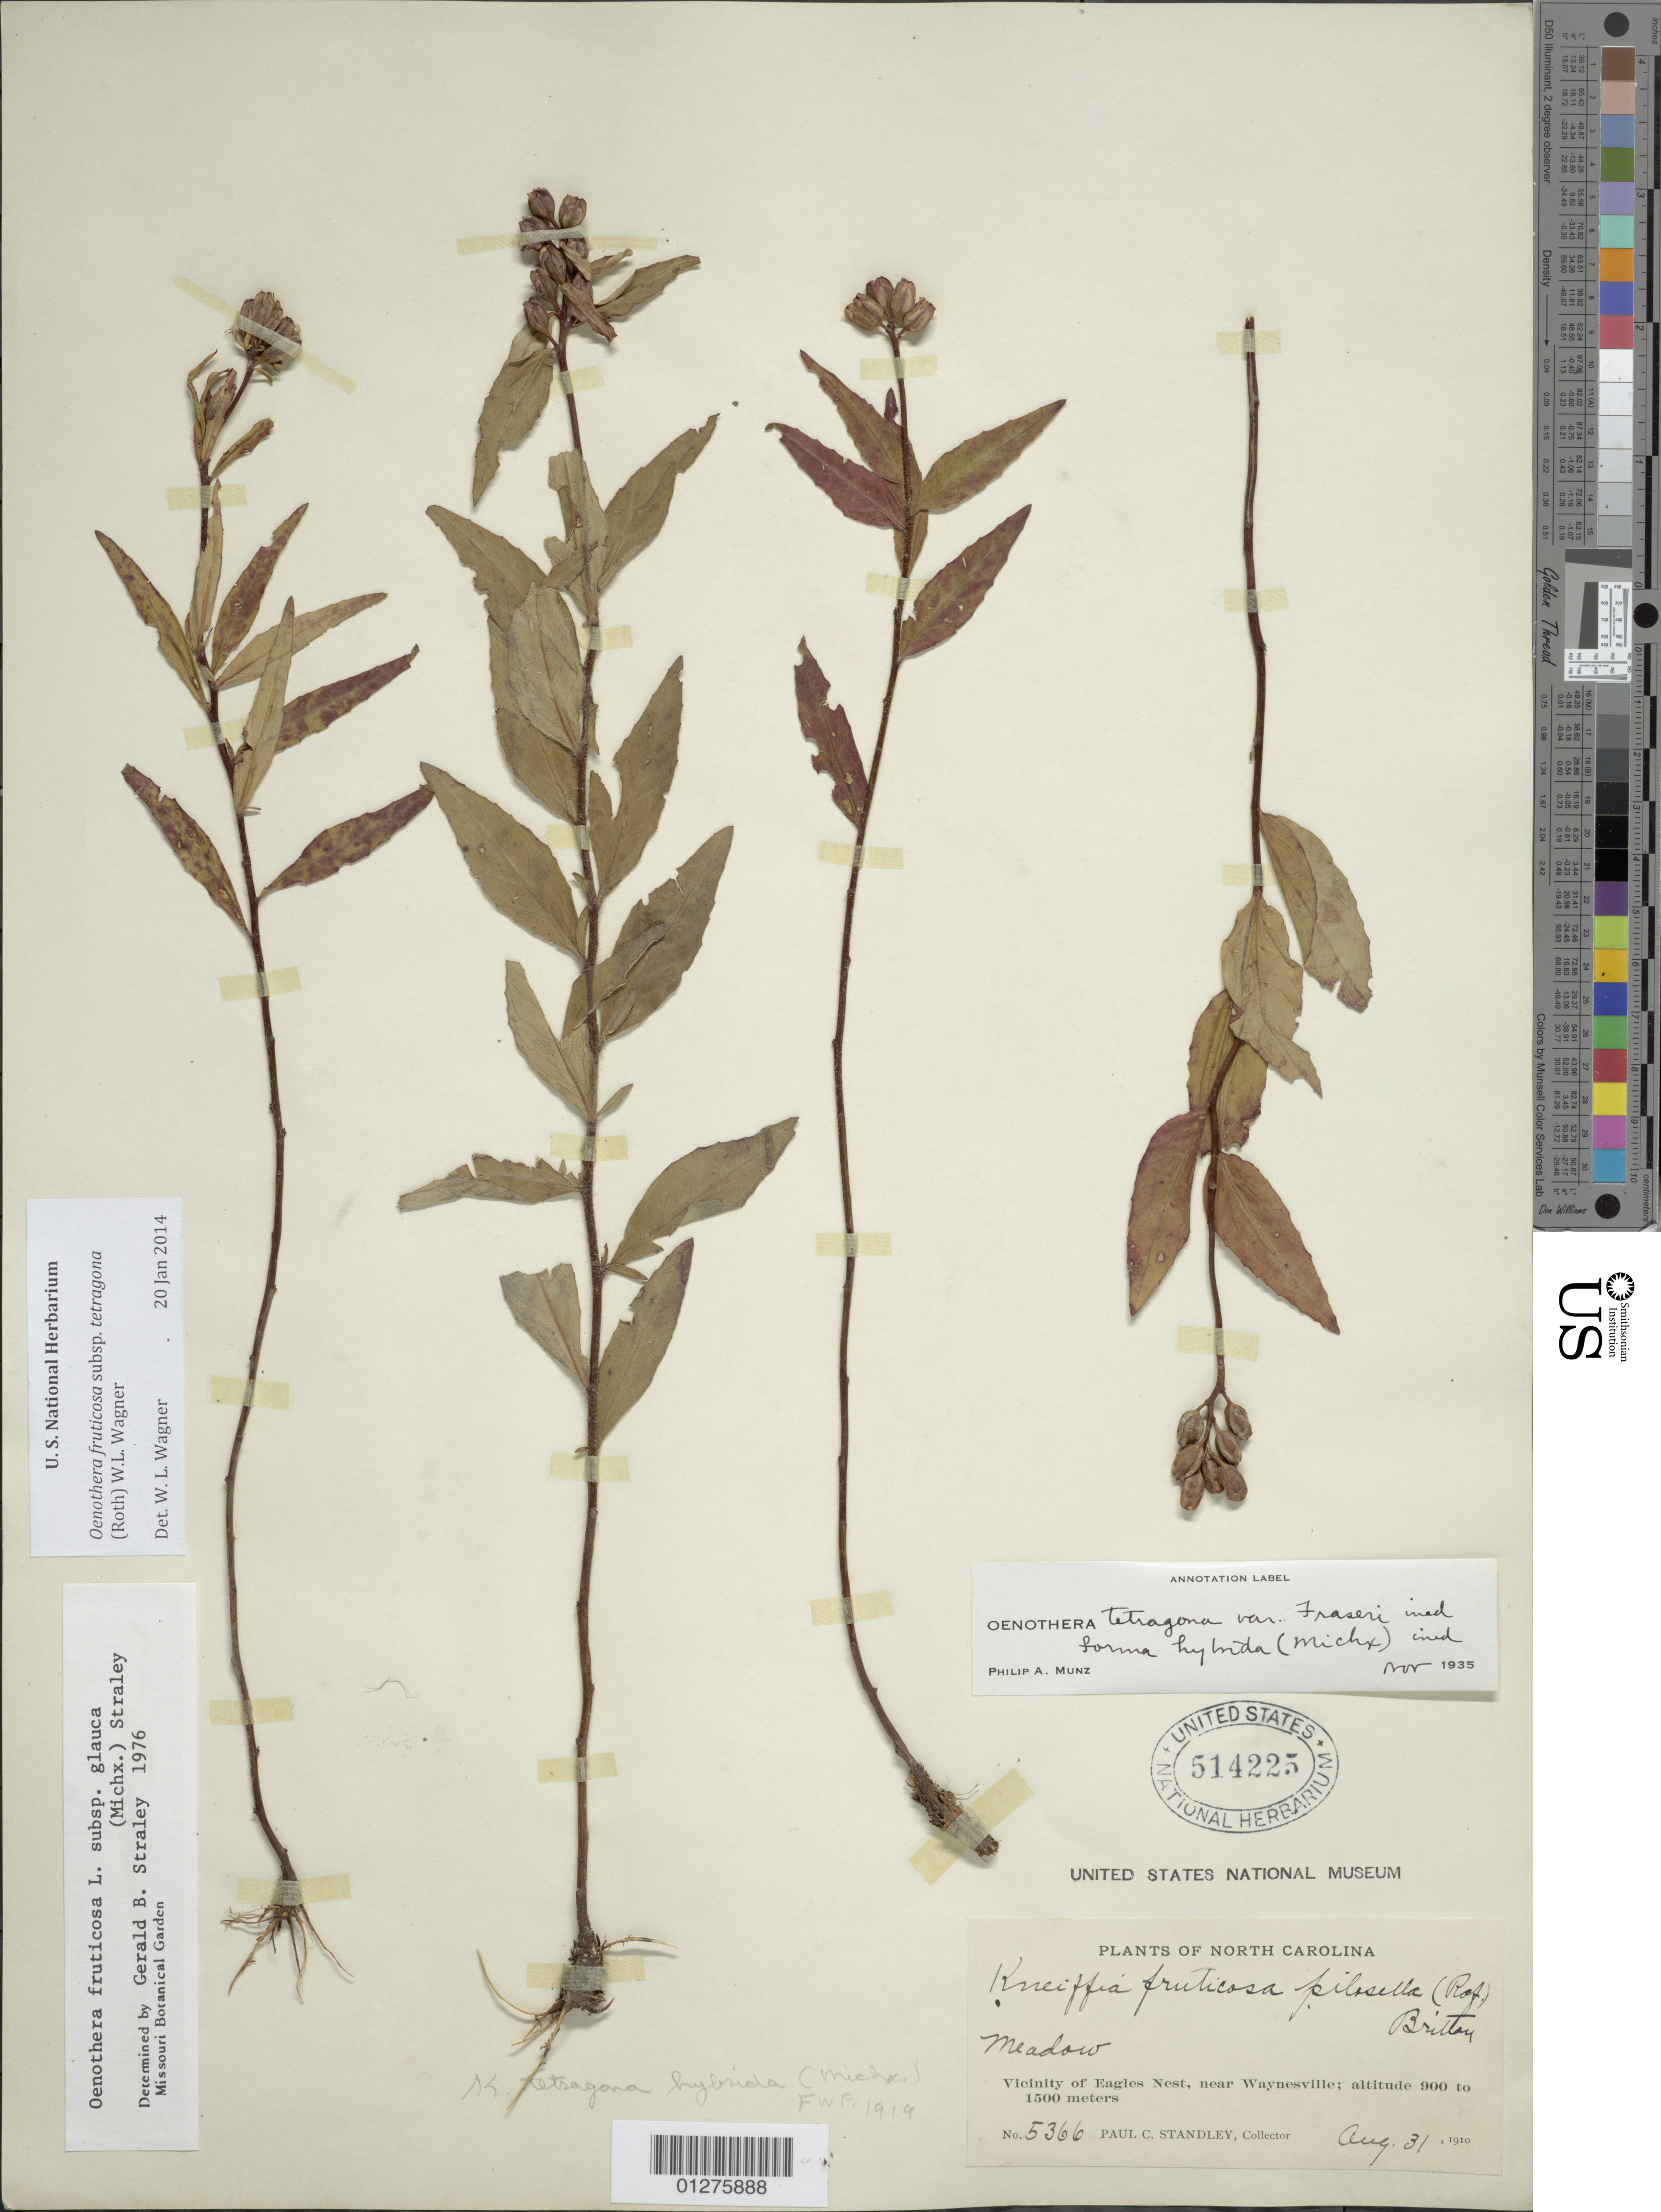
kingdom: Plantae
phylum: Tracheophyta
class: Magnoliopsida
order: Myrtales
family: Onagraceae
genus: Oenothera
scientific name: Oenothera fruticosa subsp. tetragona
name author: (Roth) W.L. Wagner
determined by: Wagner, W. L., (BOT), Smithsonian Institution - National Museum of Natural History (UNITED STATES)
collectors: P. C. Standley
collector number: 5366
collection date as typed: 31 Aug 1910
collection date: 1910-08-31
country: United States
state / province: North Carolina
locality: Eagles nest, near Waynesville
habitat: Meadow.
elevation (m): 900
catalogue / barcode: US 514225